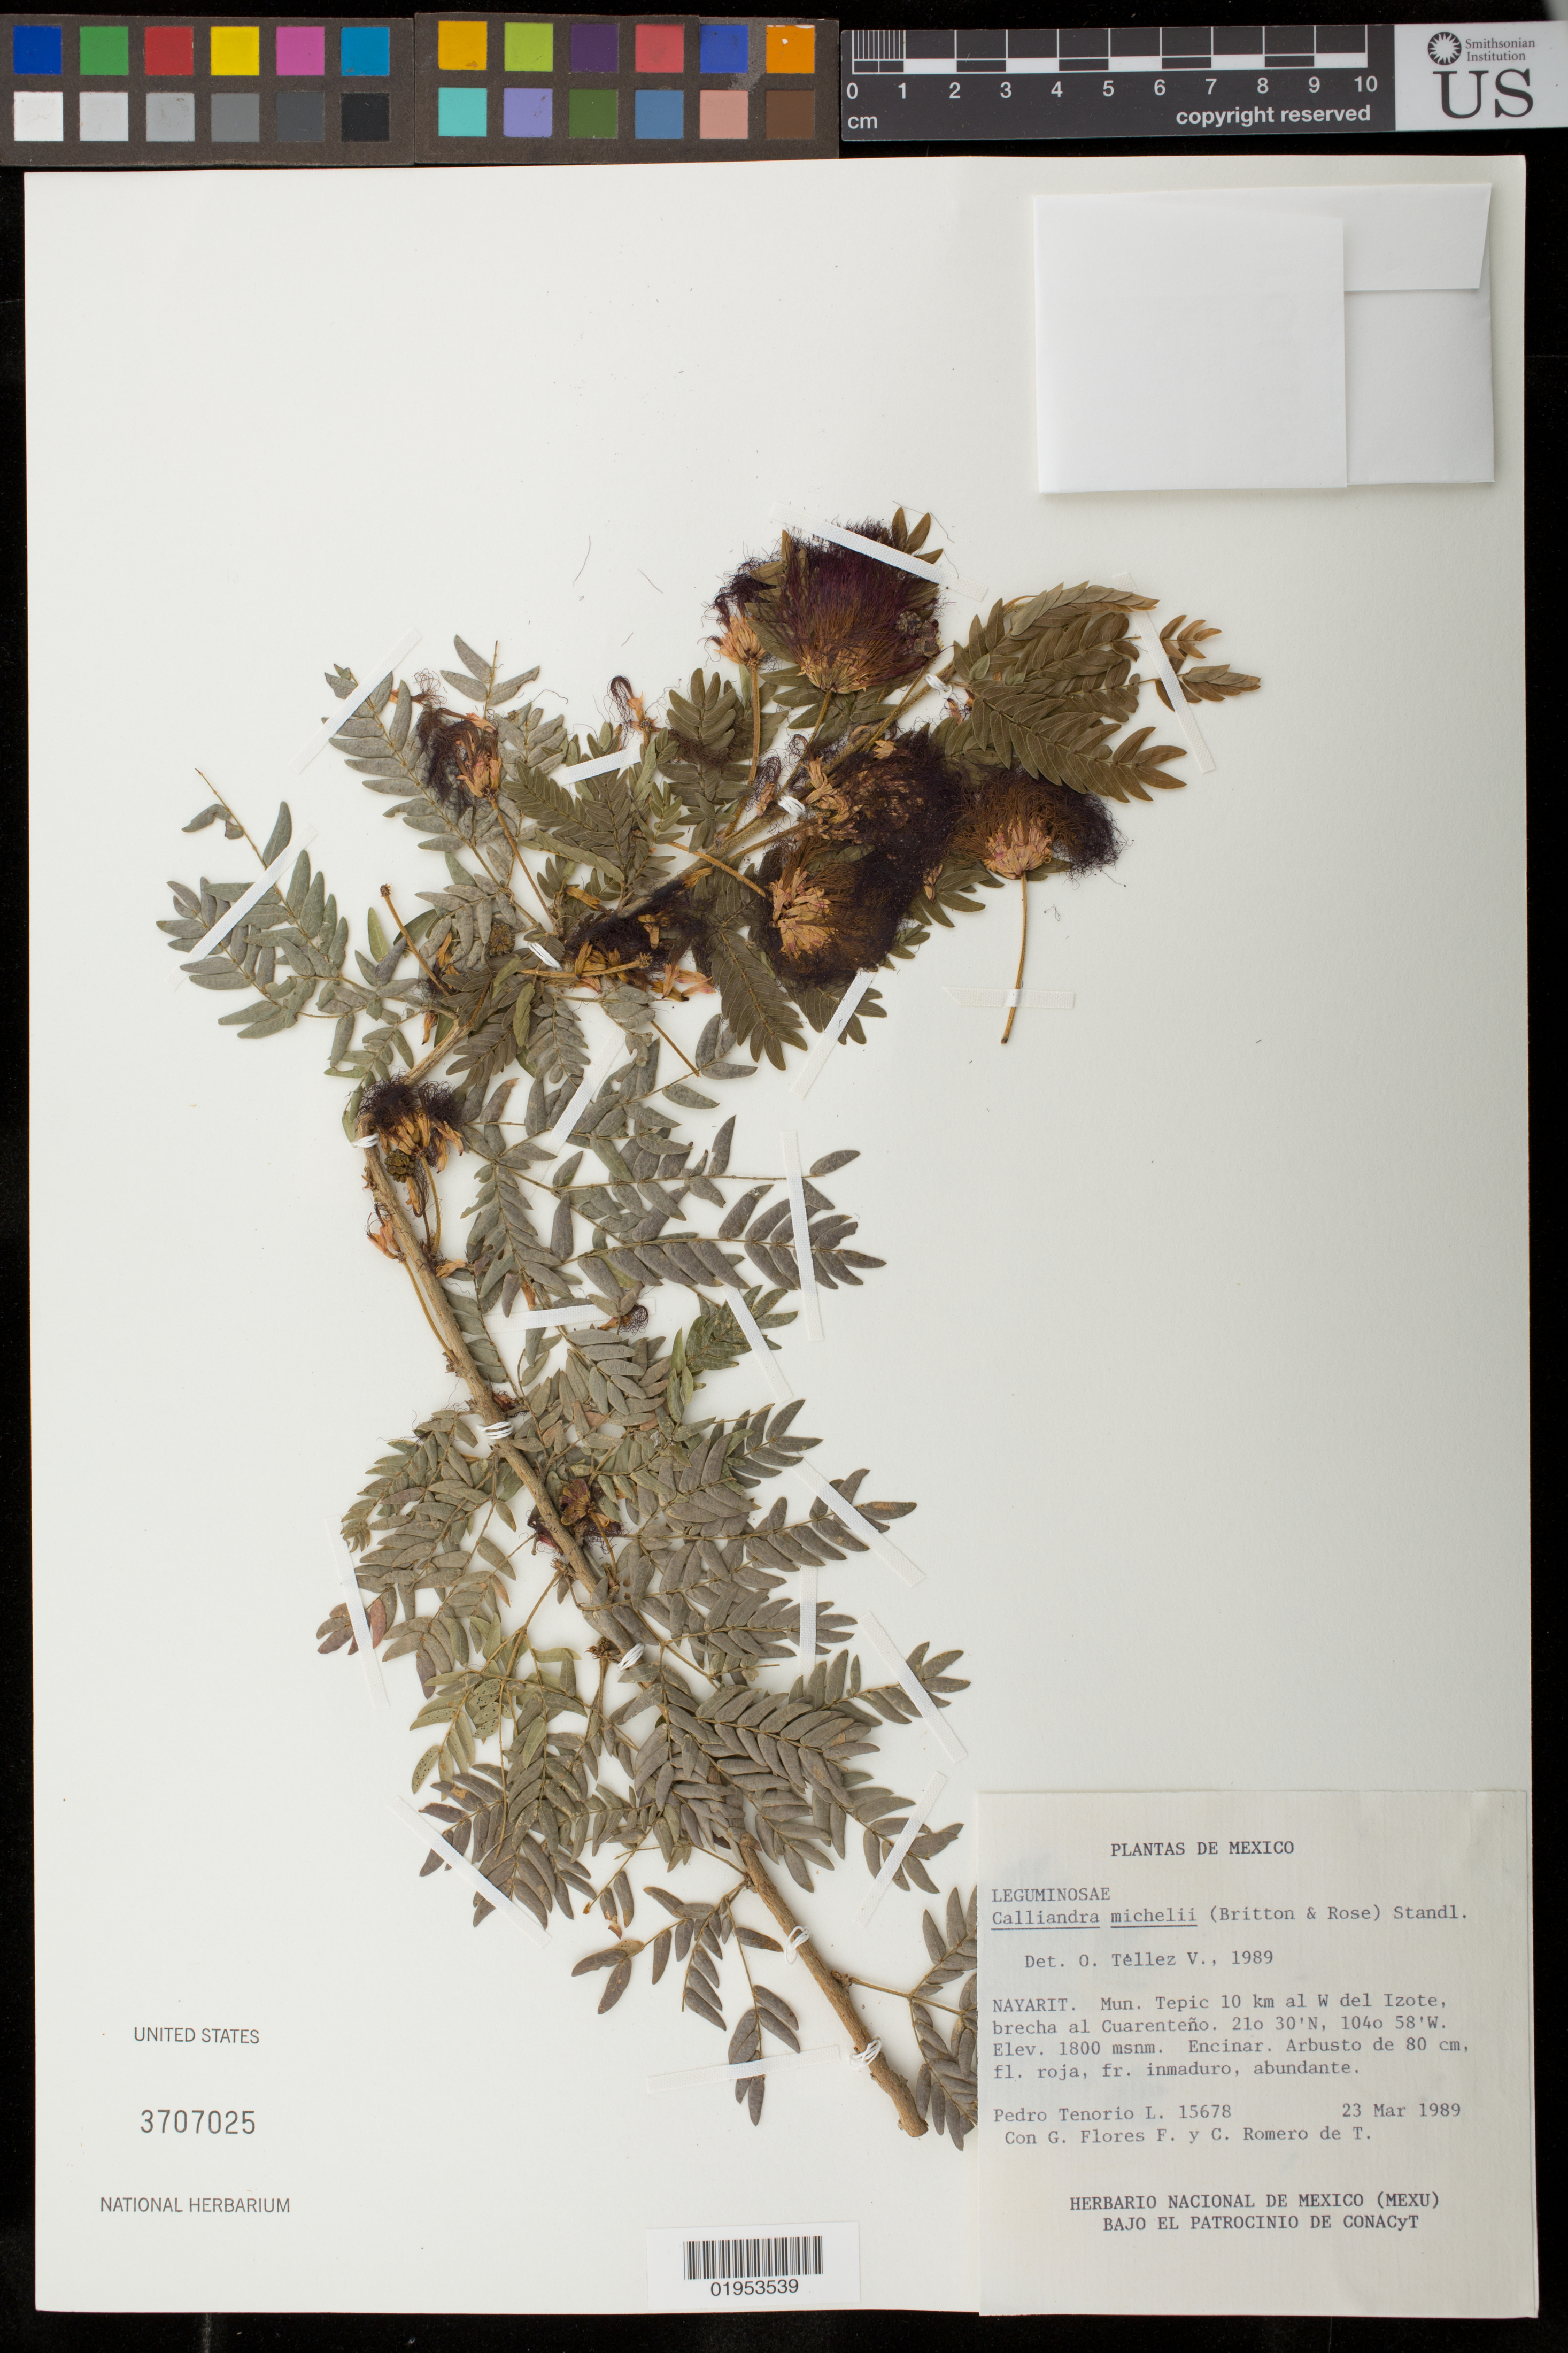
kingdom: Plantae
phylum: Tracheophyta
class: Magnoliopsida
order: Fabales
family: Fabaceae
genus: Calliandra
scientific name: Calliandra michelii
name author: (Britton & Rose) Standl.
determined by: Téllez V., Oswaldo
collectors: P. Tenorio L., G. Flores F. & C. Romero de T.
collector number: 15678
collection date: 1989-03-23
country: Mexico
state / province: Nayarit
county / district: Tepic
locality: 10 km. al W del Izote, brecha al Cuarenteño.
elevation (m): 1800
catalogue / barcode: US 3707025